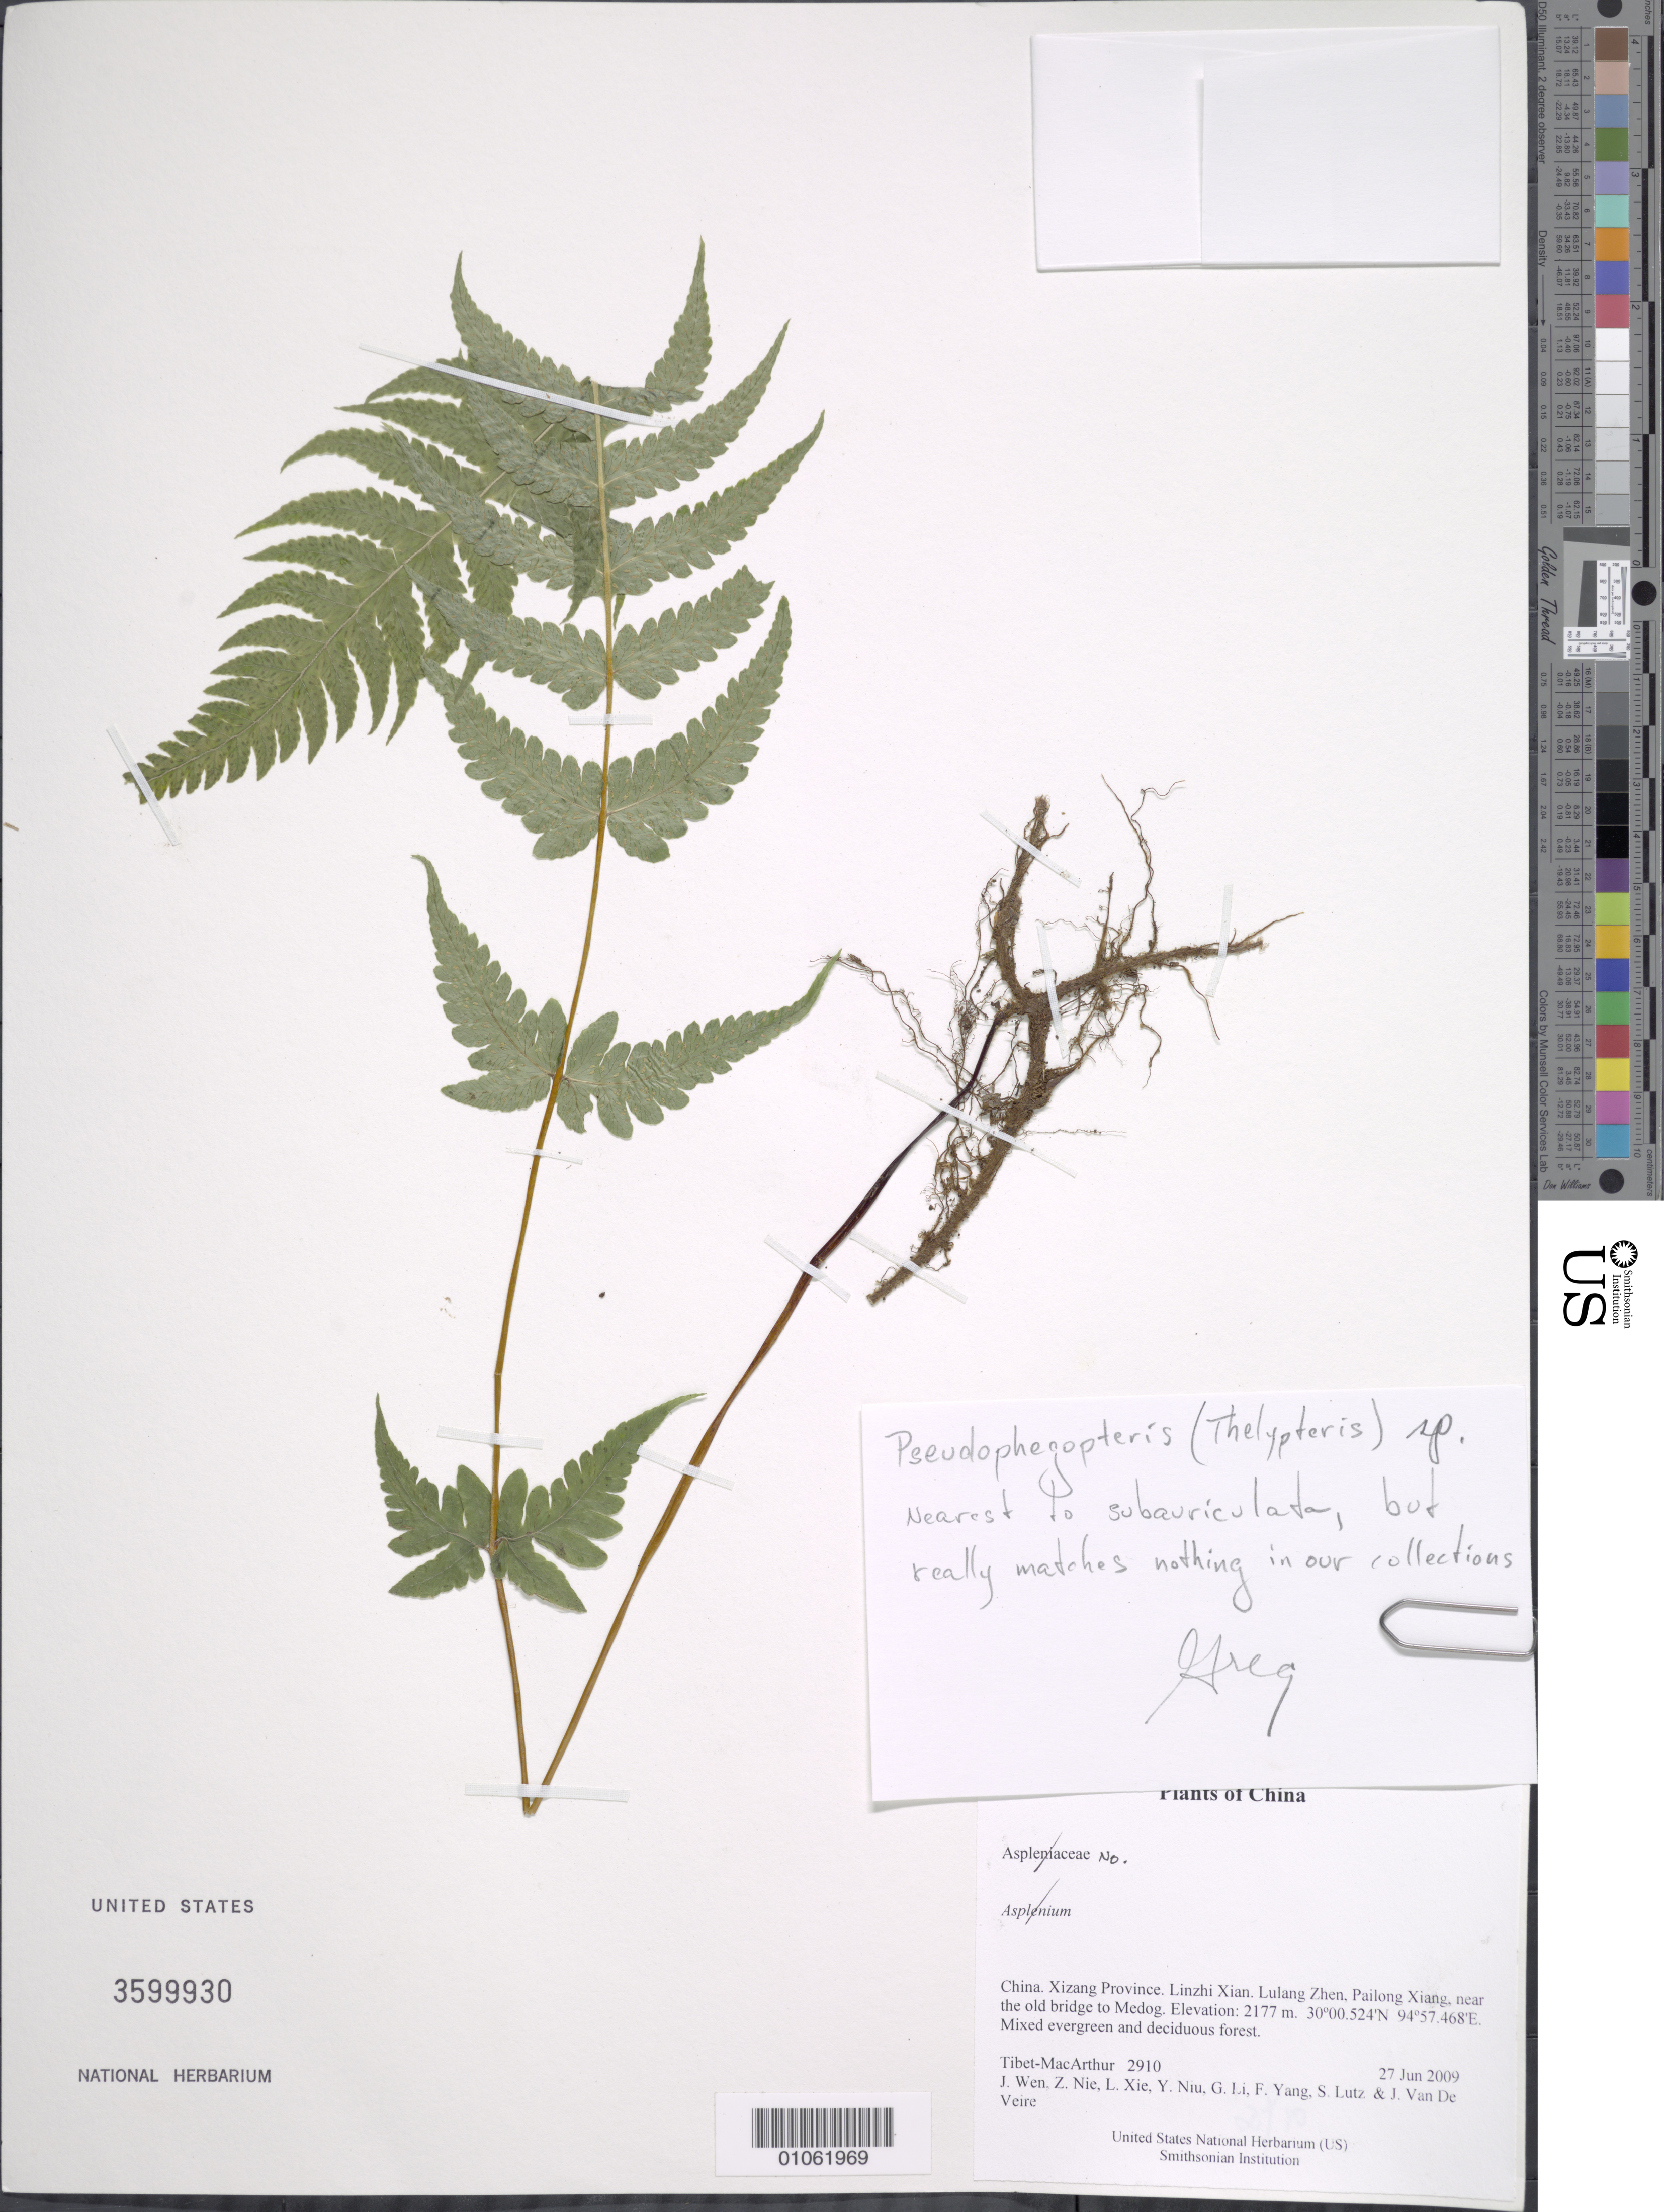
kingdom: Plantae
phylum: Tracheophyta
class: Polypodiopsida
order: Polypodiales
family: Thelypteridaceae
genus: Cyclosorus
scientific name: Cyclosorus sp.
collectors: Tibet-MacArthur, J. Wen, Z. Nie, L. Xie, Y. Niu, G. Li, F. Yang, S. Lutz & J. Van De Veire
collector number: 2910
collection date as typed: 27 Jun 2009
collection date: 2009-06-27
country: China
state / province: Xizang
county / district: Linzhi Xian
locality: Lulang Zhen, Pailong Xiang, near the old bridge to Medog.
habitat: Mixed evergreen and deciduous forest.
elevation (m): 2177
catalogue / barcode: US 3599930